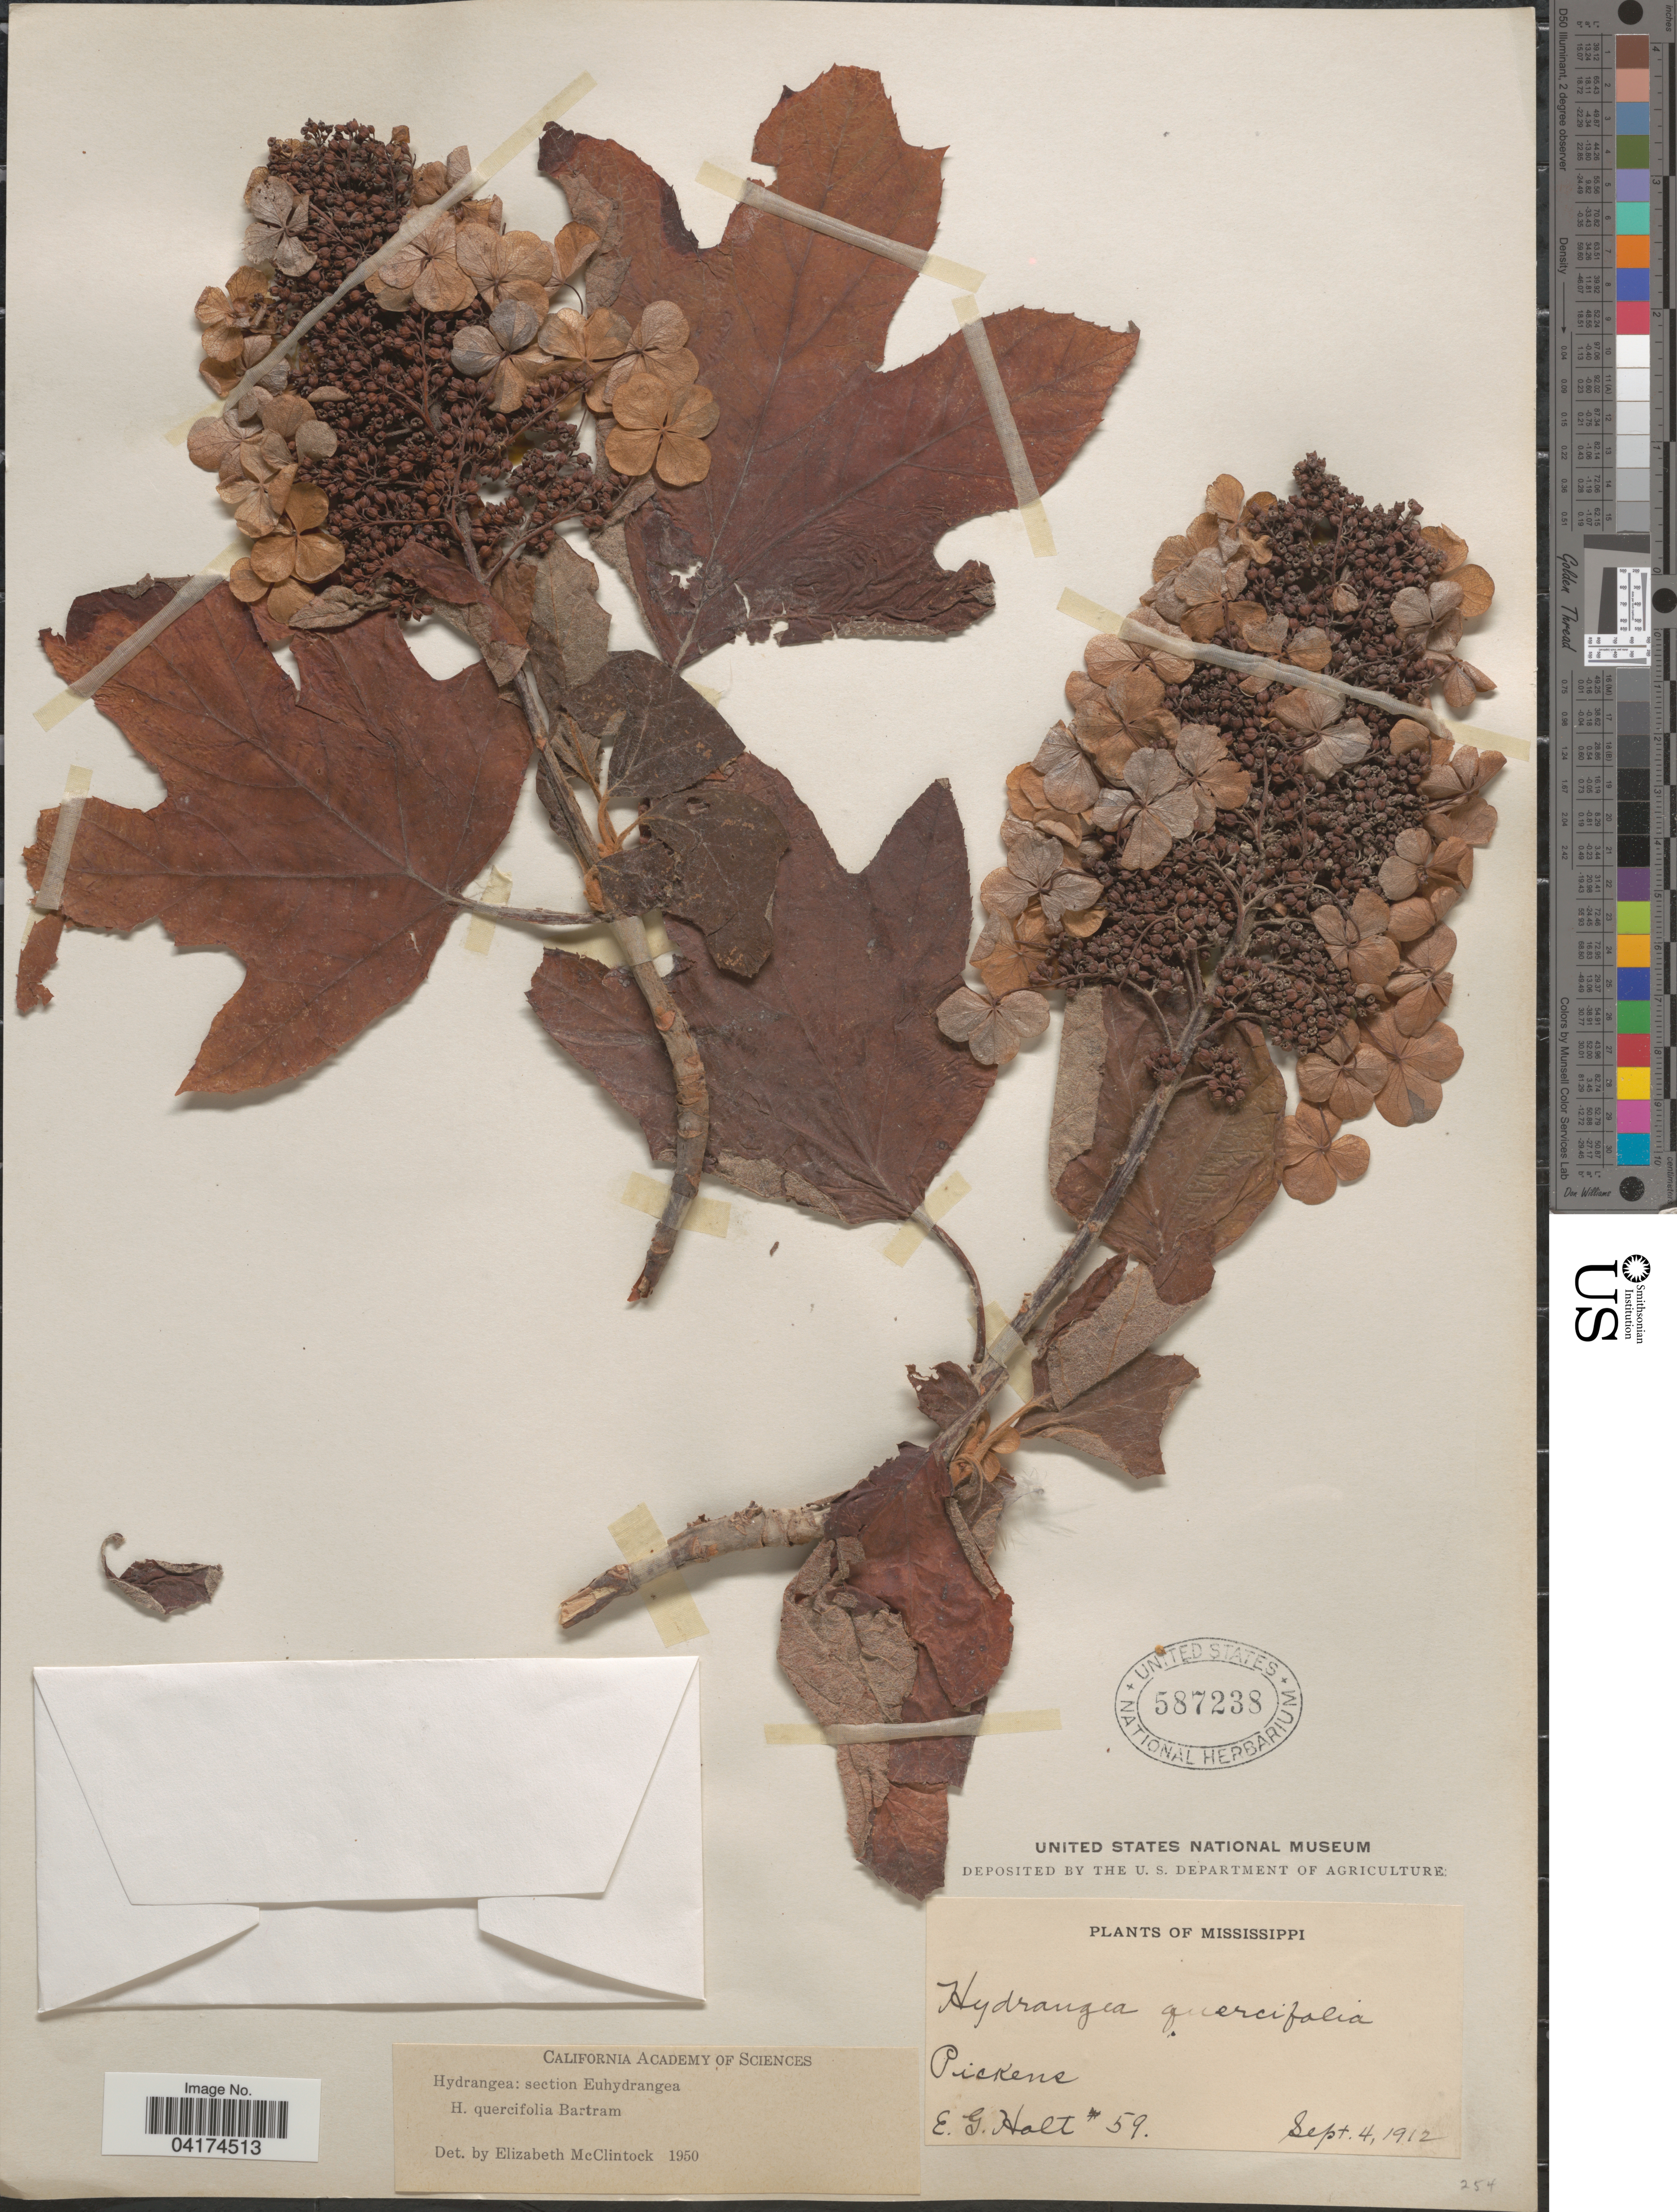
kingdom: Plantae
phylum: Tracheophyta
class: Magnoliopsida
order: Cornales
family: Hydrangeaceae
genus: Hydrangea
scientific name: Hydrangea quercifolia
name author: W. Bartram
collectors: E. Halt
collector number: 59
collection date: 1912-09-04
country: United States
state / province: Mississippi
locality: Pickens.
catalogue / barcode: US 587238